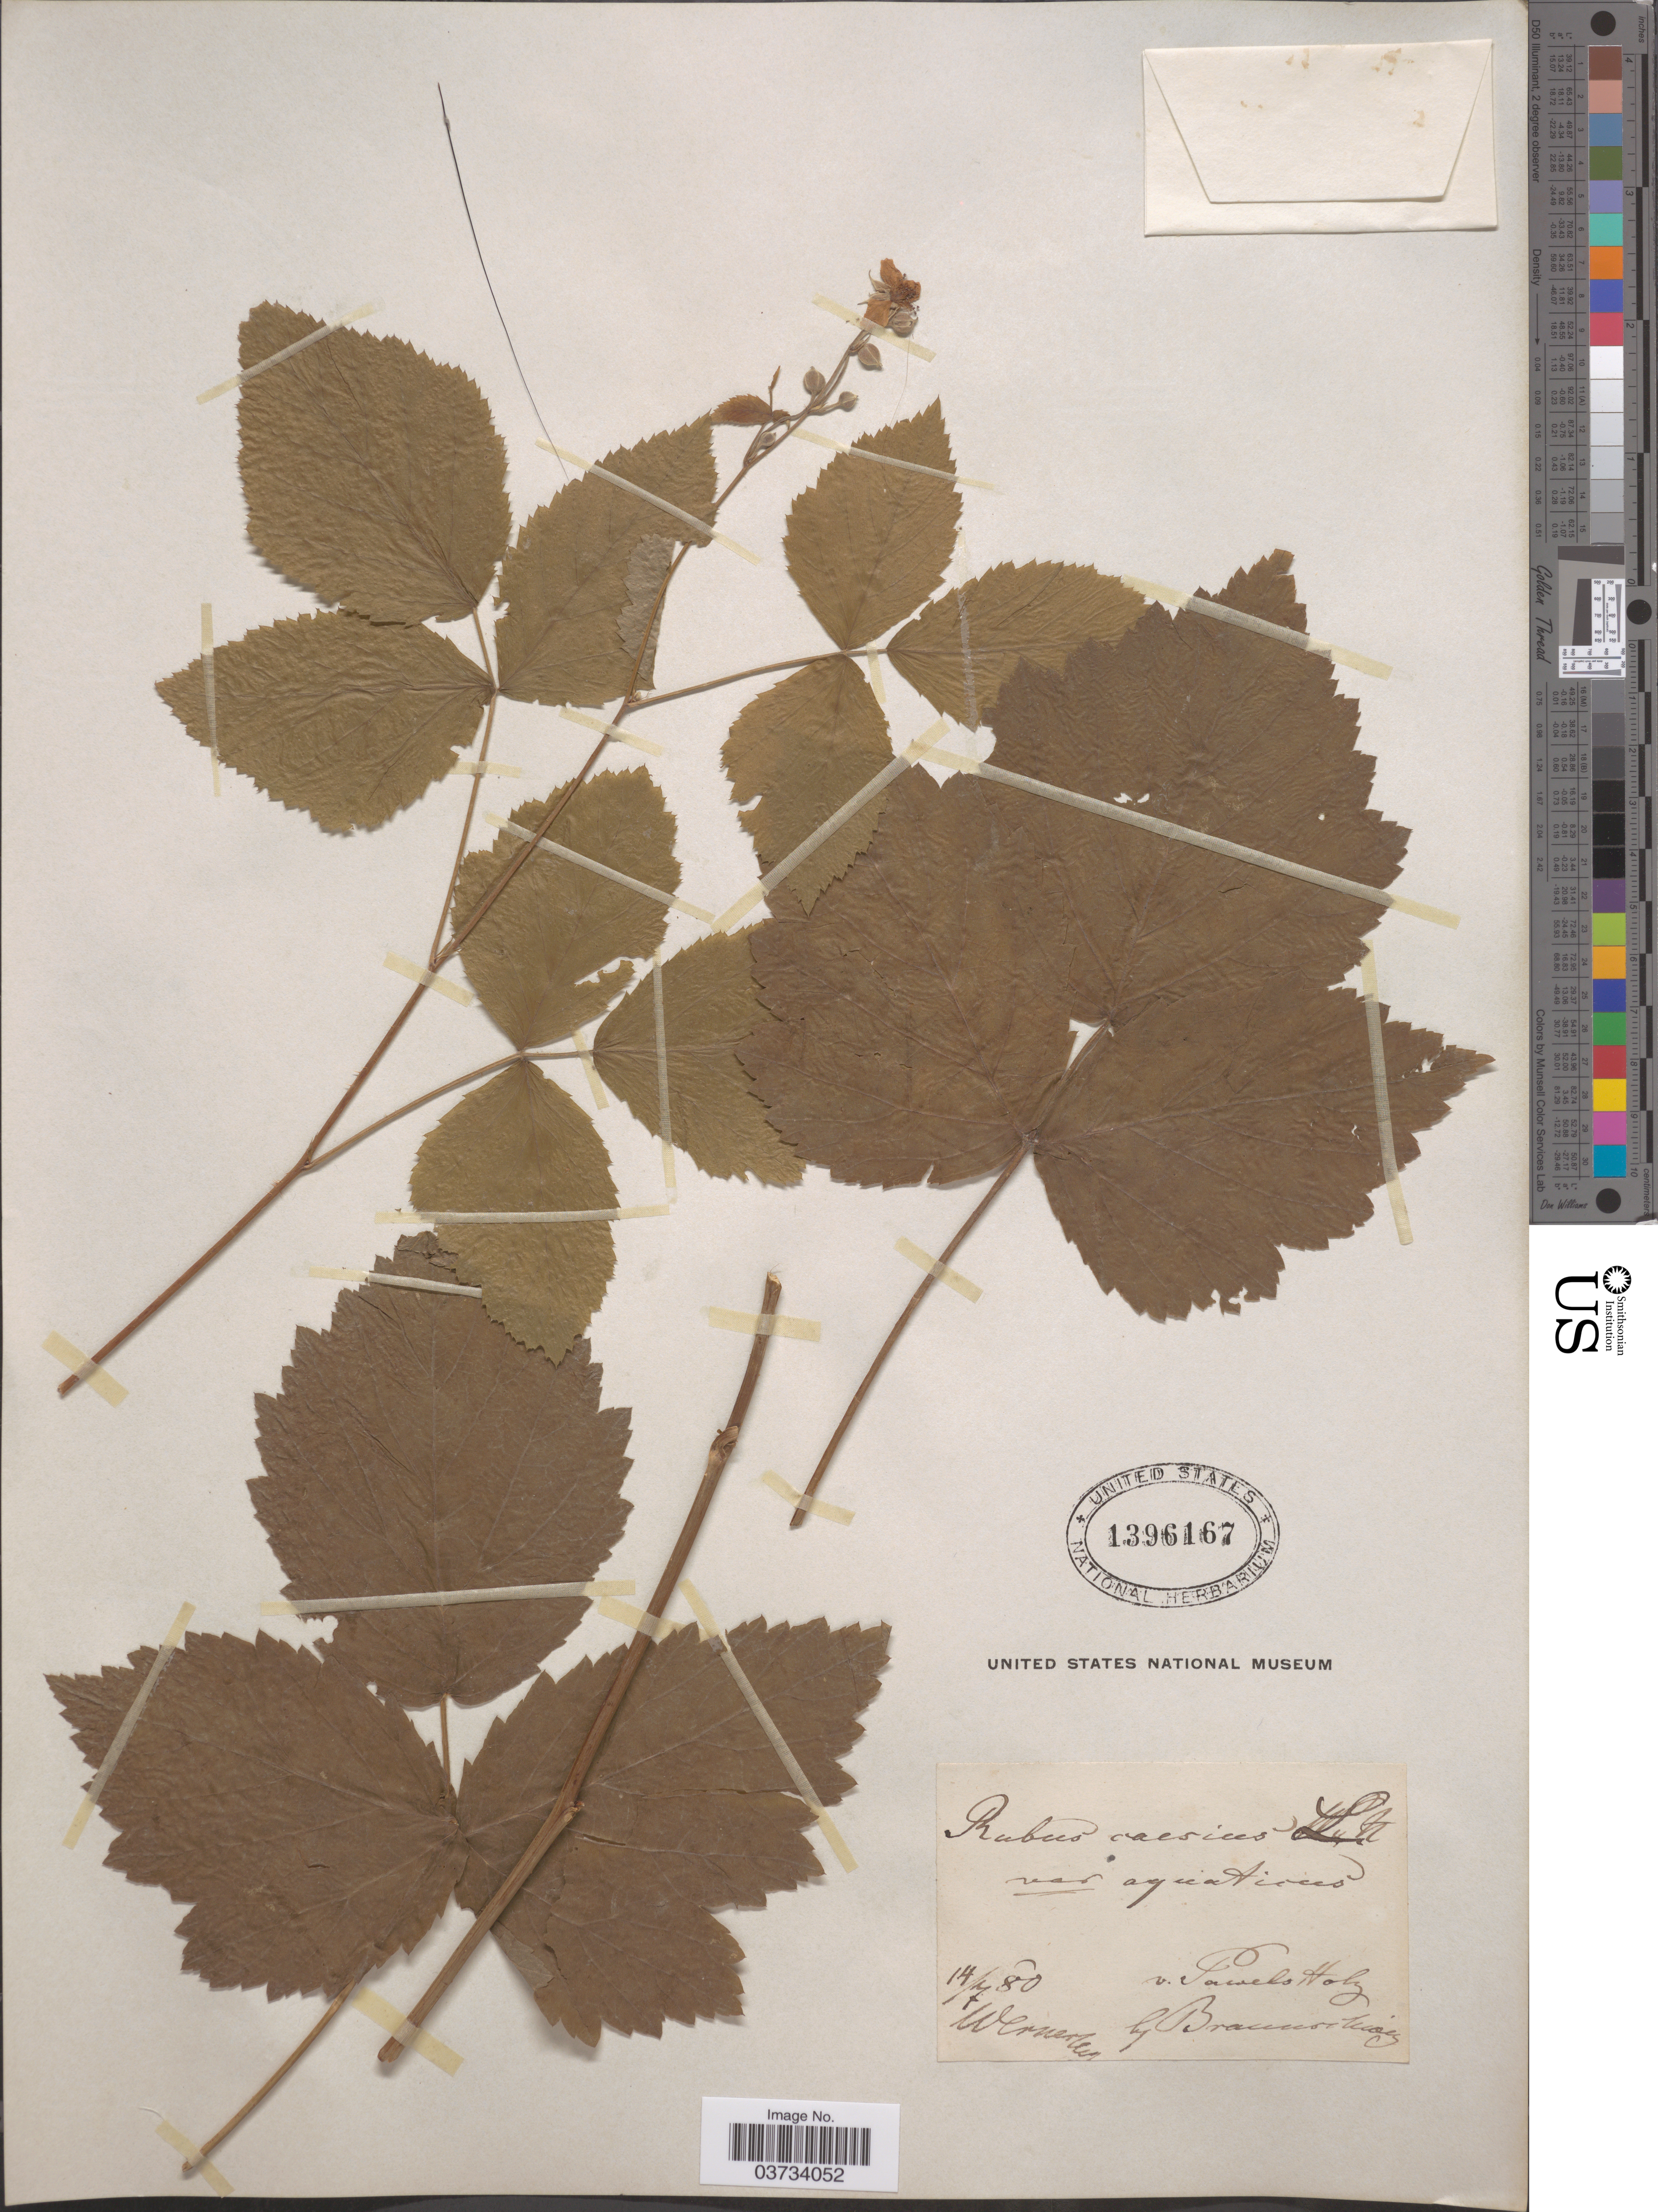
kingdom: Plantae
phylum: Tracheophyta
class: Magnoliopsida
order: Rosales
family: Rosaceae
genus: Rubus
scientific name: Rubus caesius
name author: L.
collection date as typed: Transcribed d/m/y: 14/7/80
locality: V. Pawels Holy. [interpreted] Wernertleg [interpreted] [unsure placement].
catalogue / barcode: US 1396167